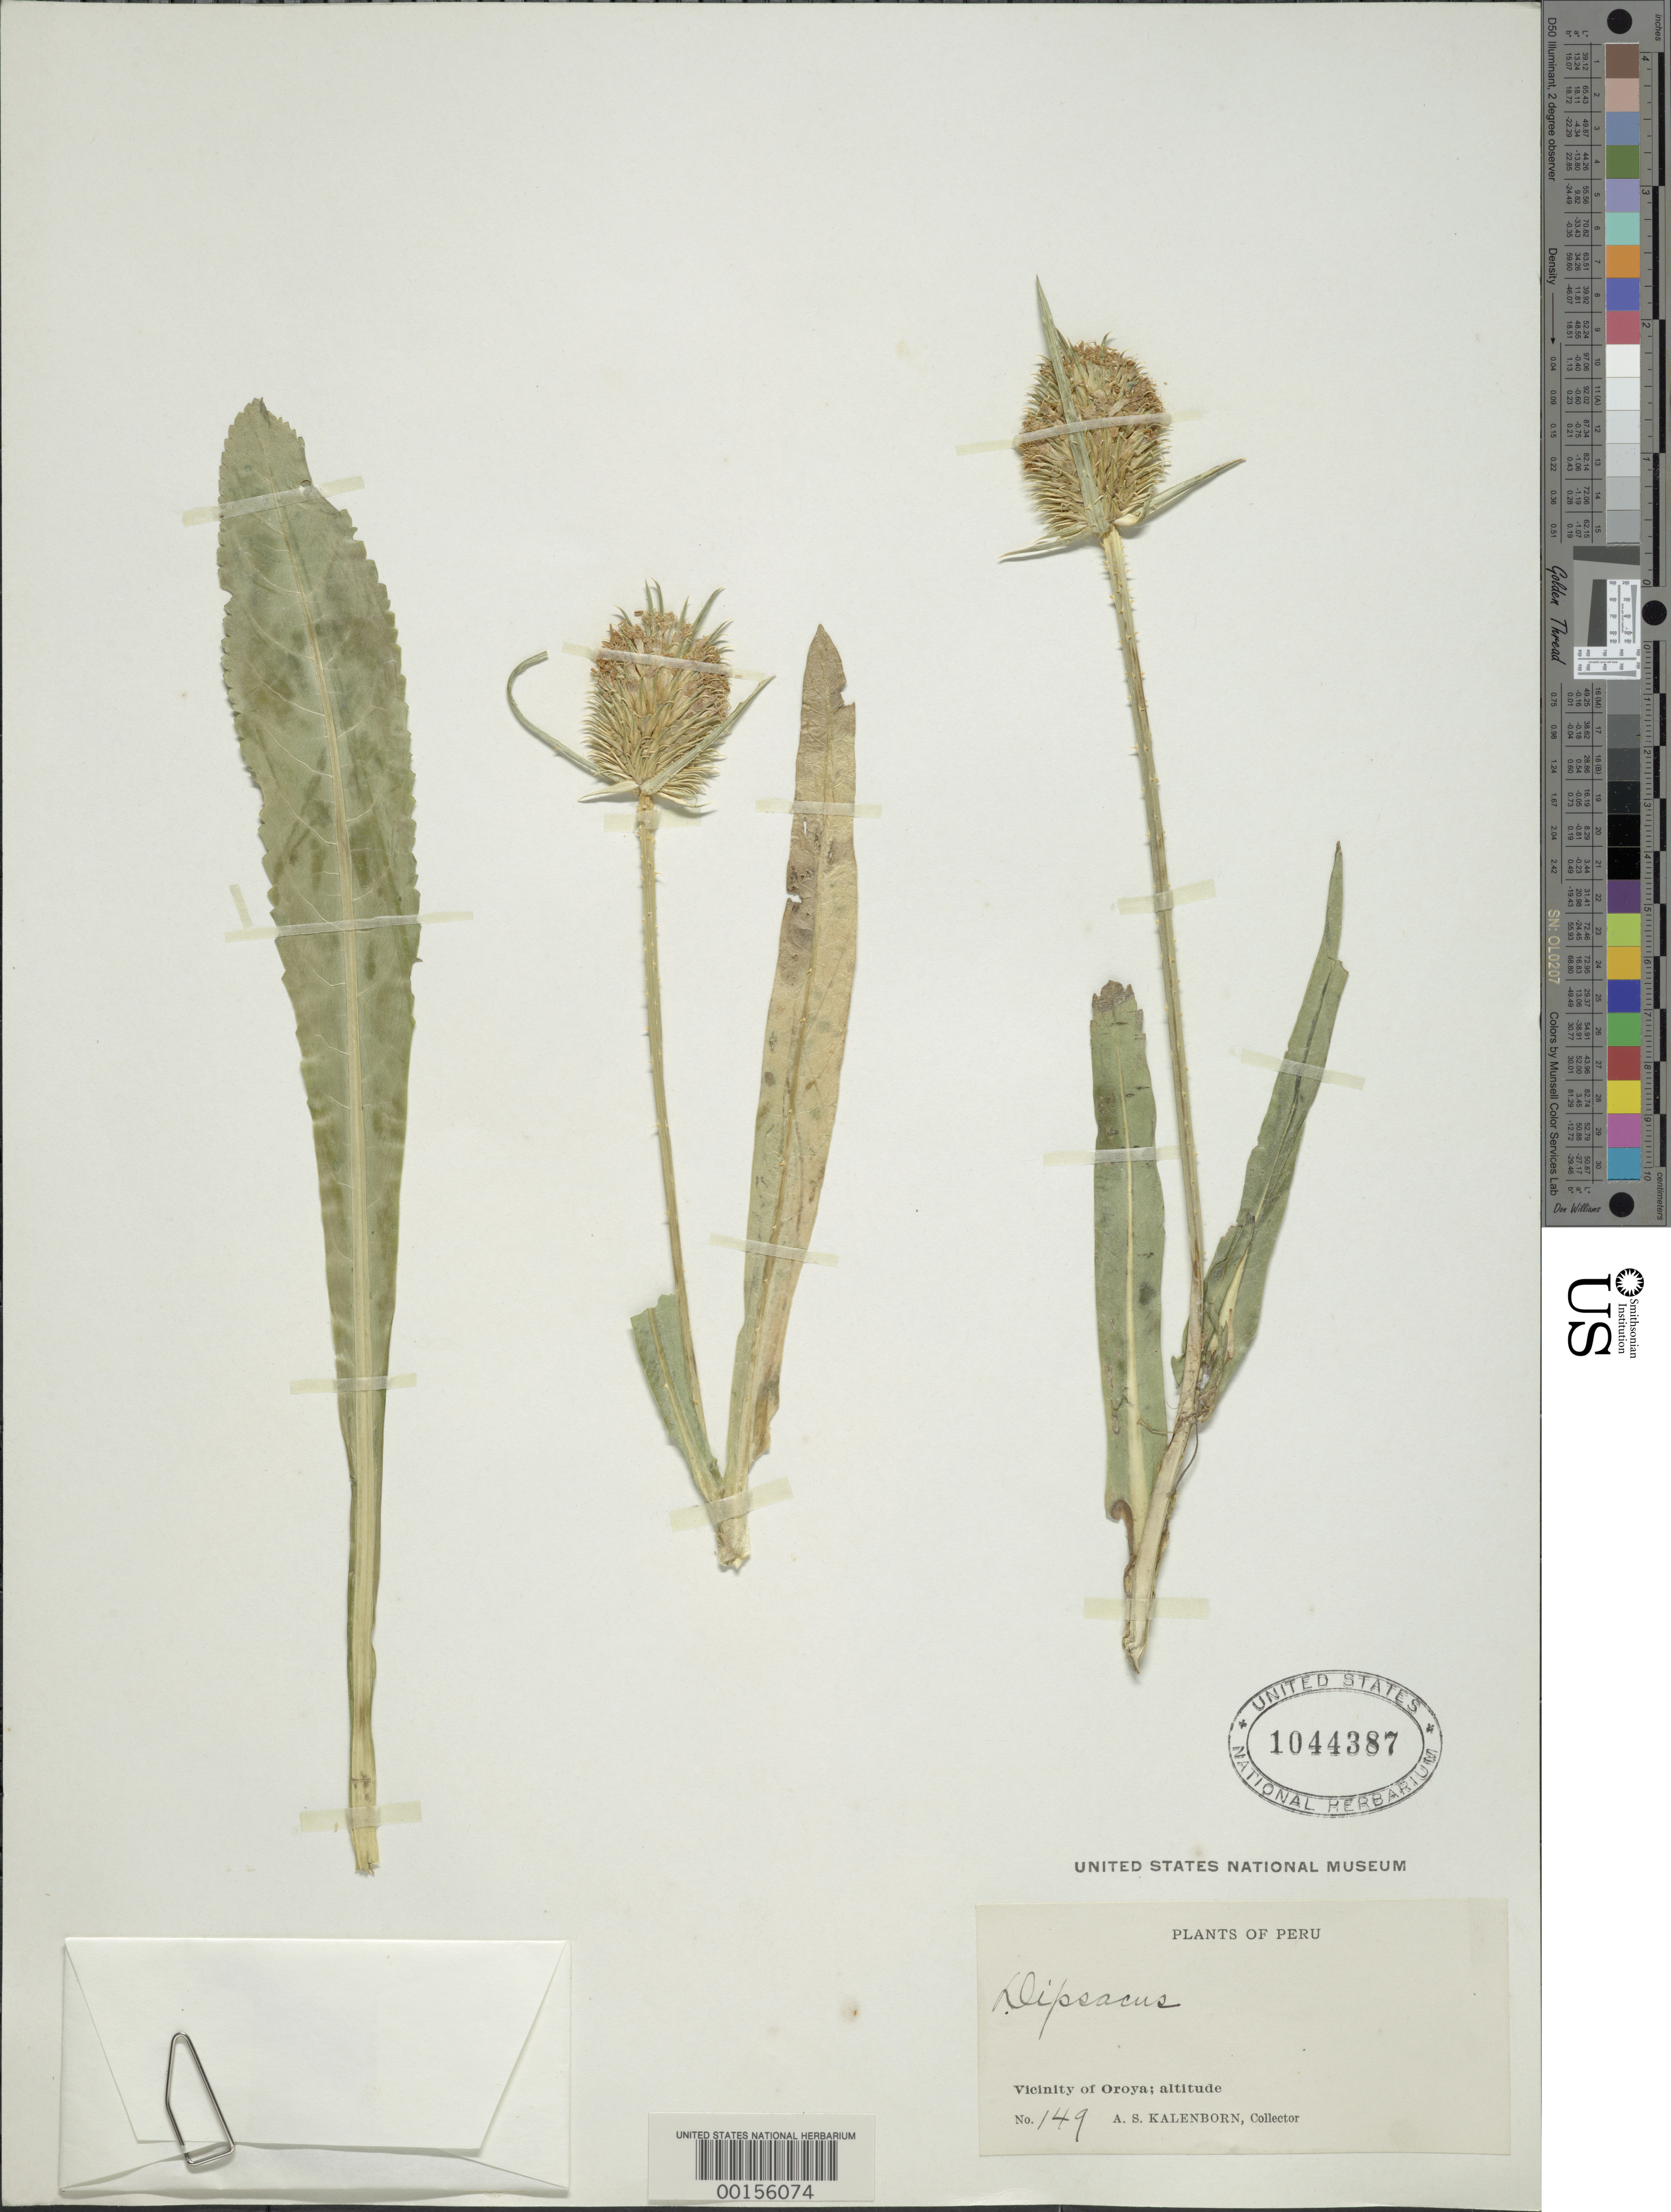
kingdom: Plantae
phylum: Tracheophyta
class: Magnoliopsida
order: Dipsacales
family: Caprifoliaceae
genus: Dipsacus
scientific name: Dipsacus sylvestris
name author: Huds.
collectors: A. Kalenborn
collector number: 149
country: Peru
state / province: Junín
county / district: Yauli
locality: Oroya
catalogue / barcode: US 1044387